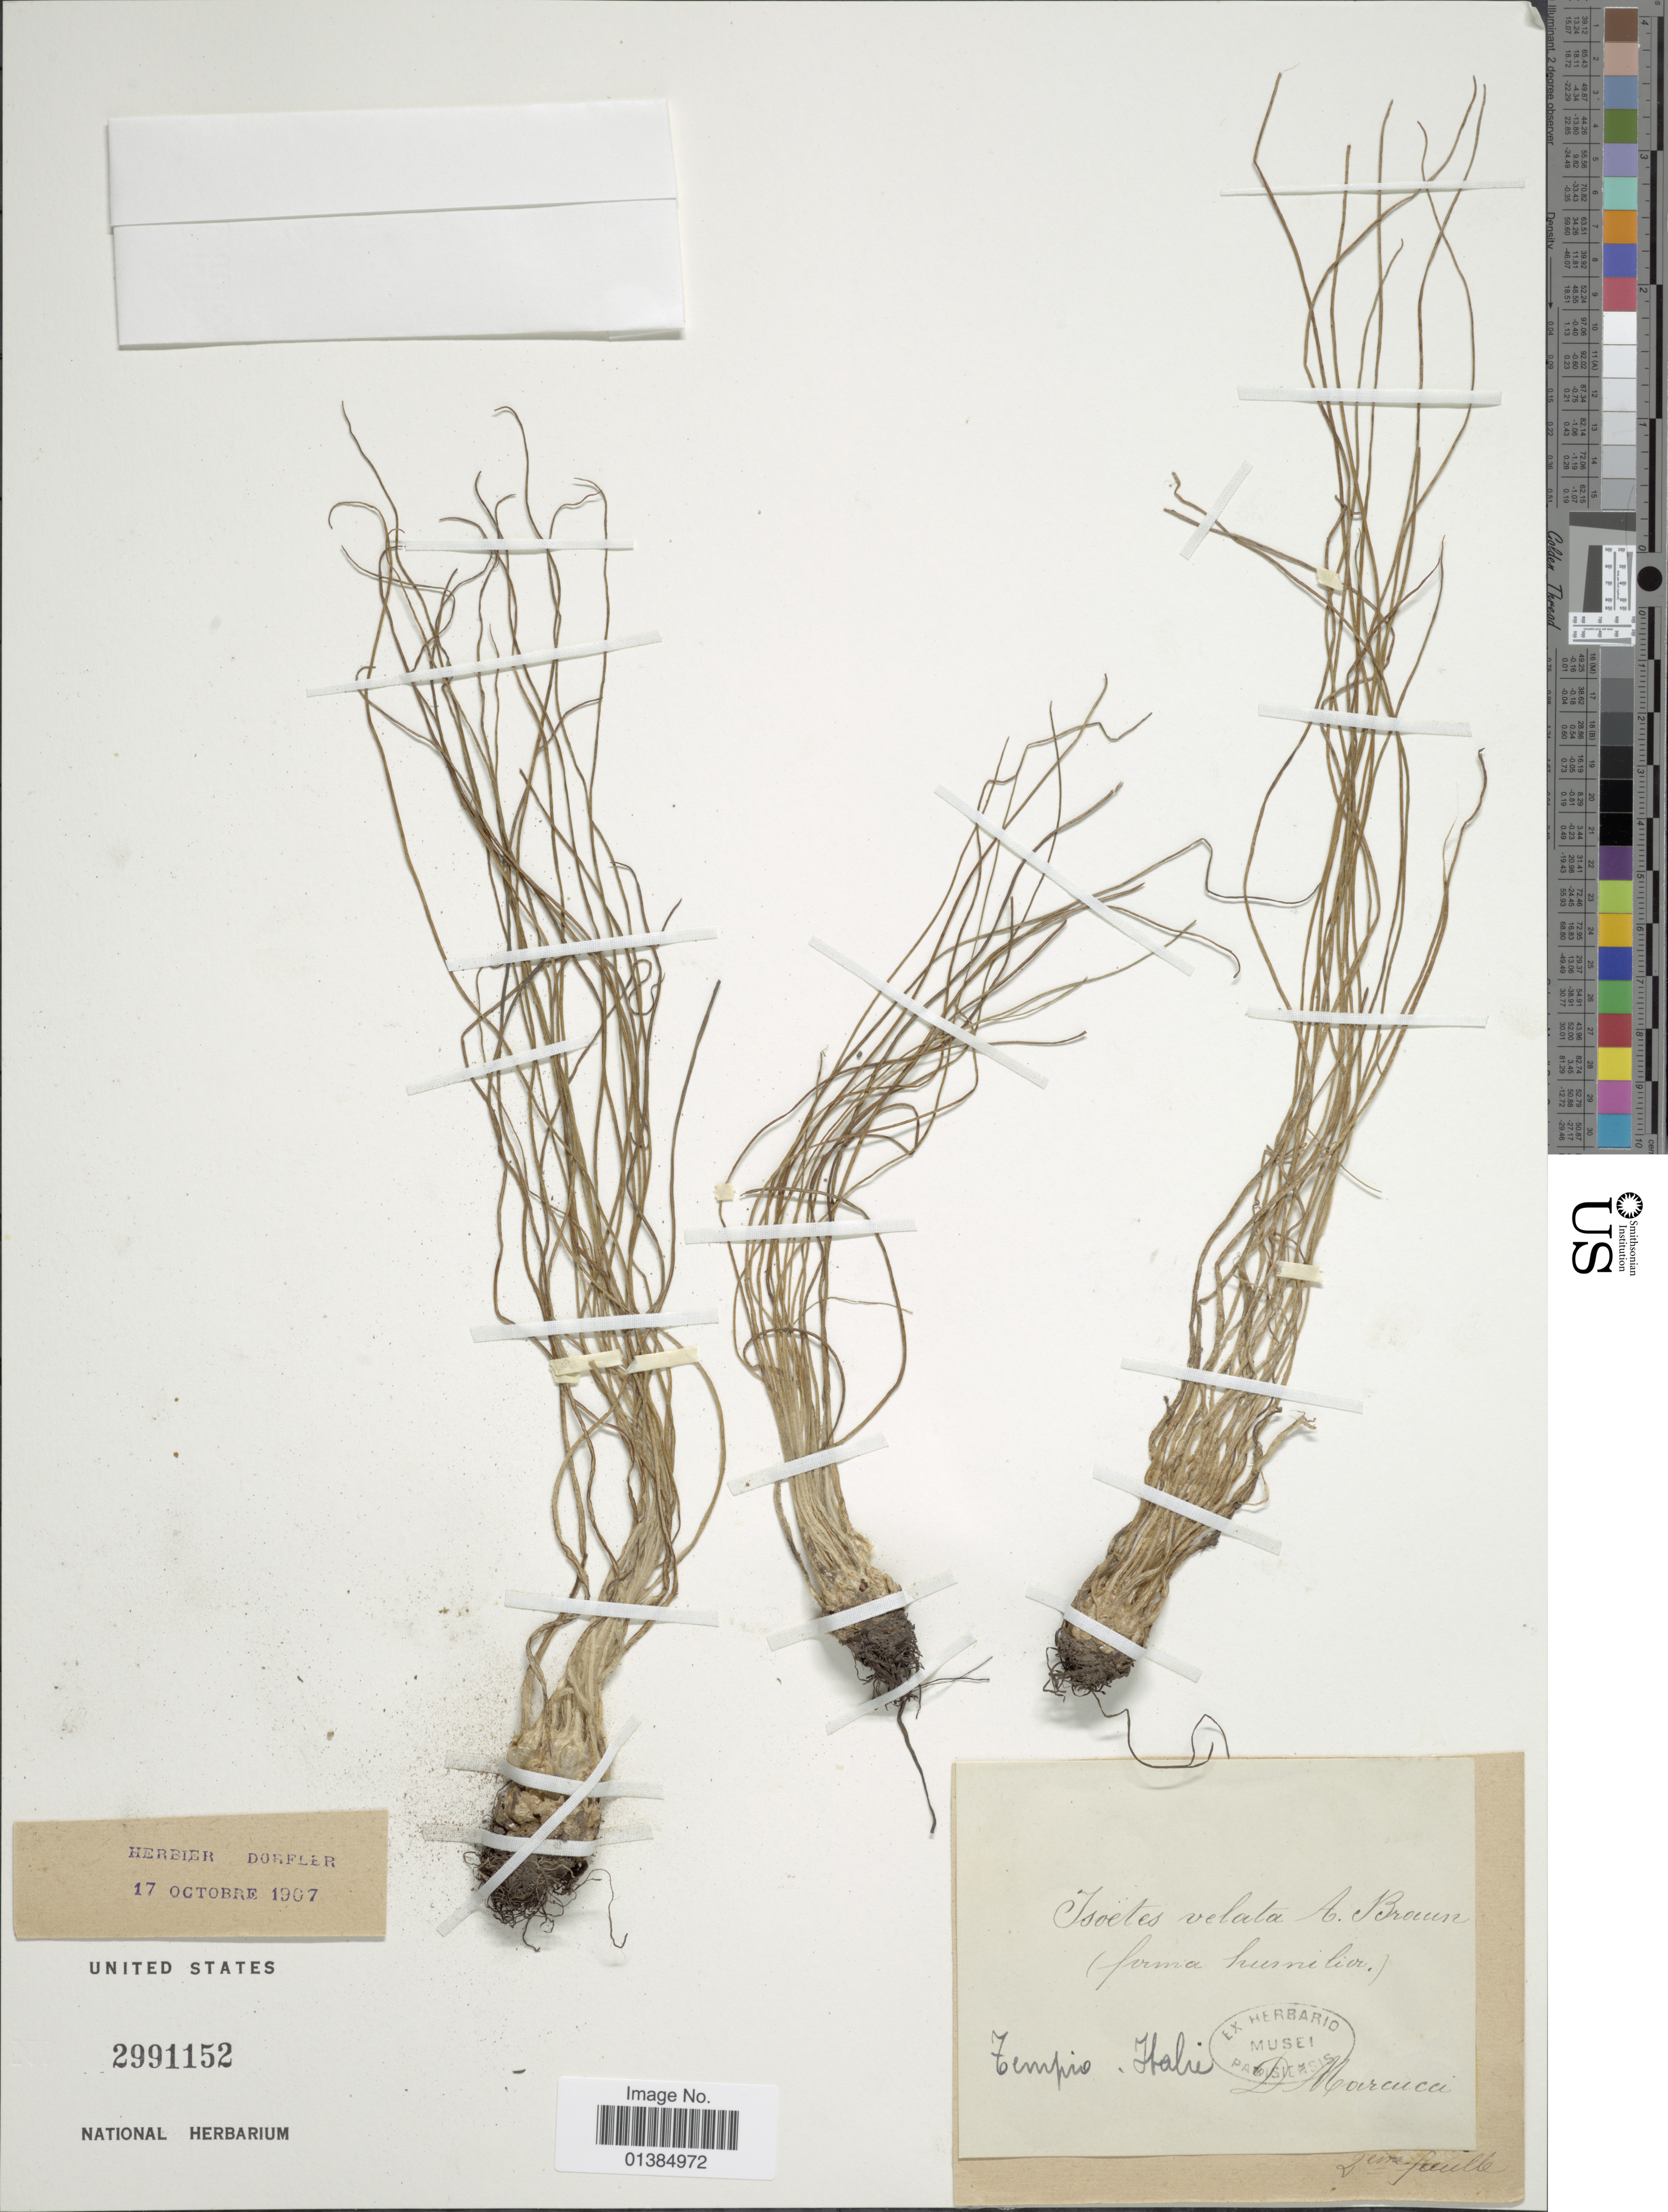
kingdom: Plantae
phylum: Tracheophyta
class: Lycopodiopsida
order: Isoetales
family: Isoetaceae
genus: Isoetes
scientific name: Isoetes velata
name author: A. Braun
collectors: Marcucci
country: Italy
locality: Tempio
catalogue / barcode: US 2991152